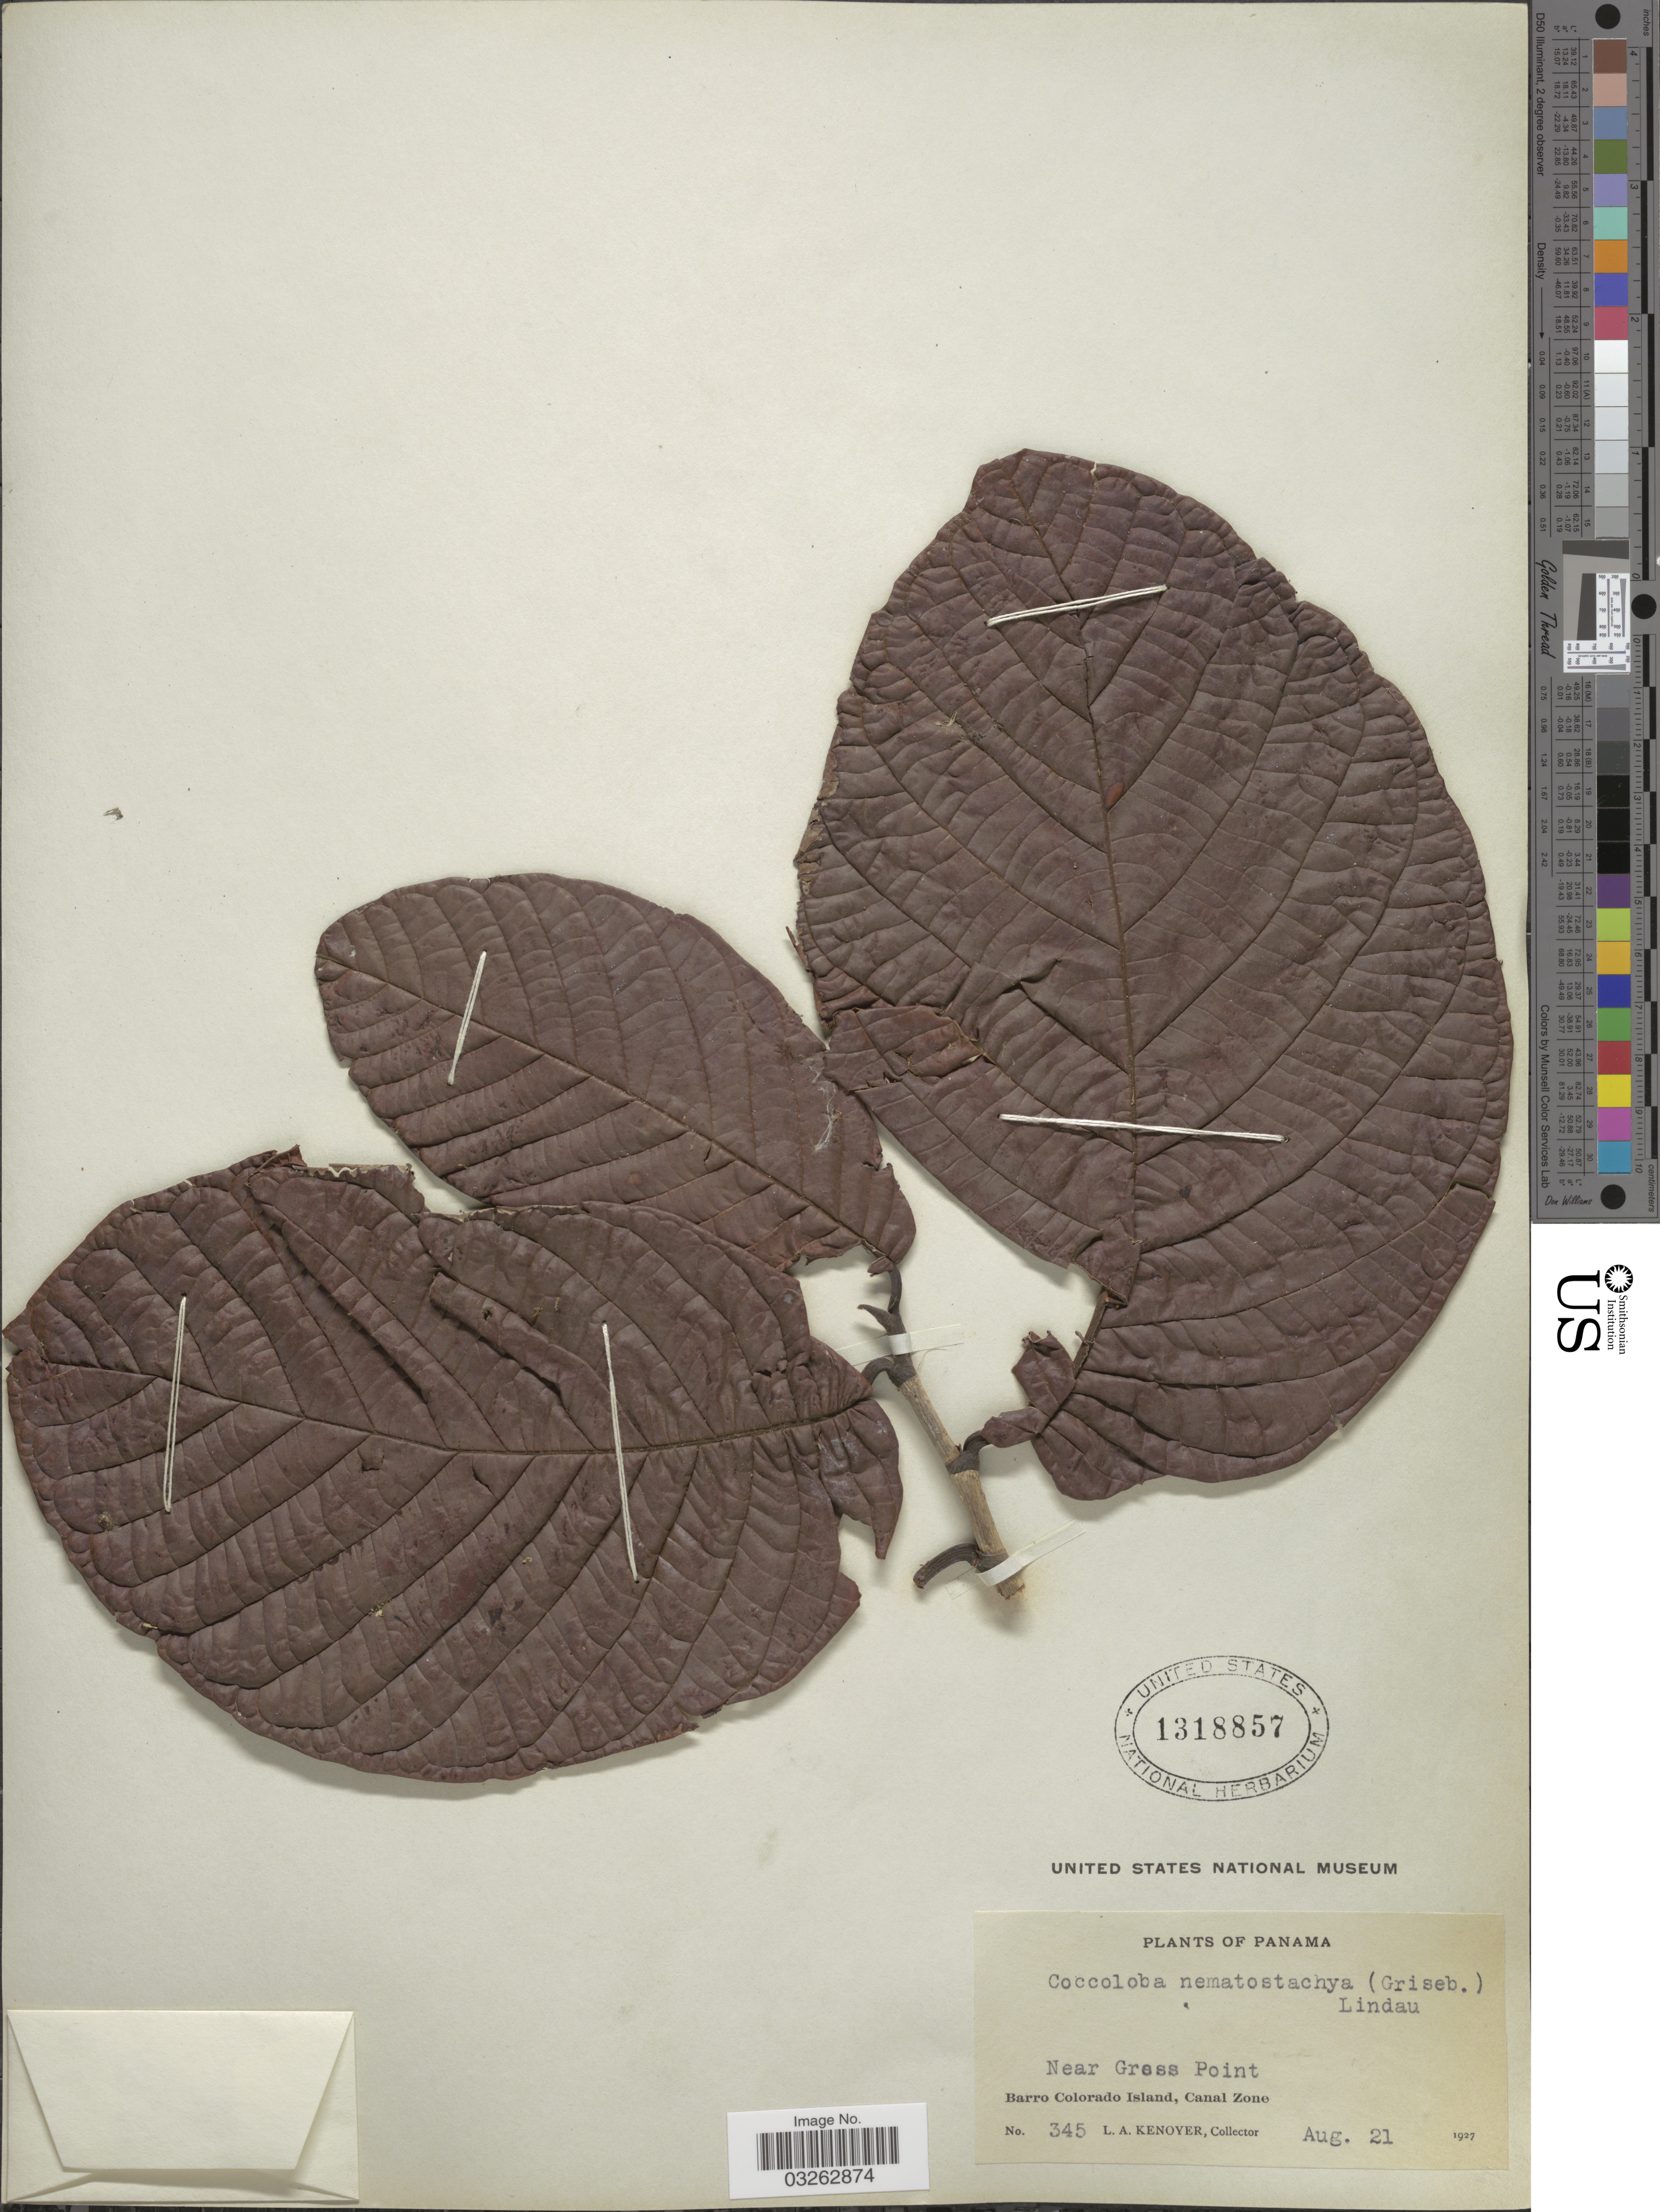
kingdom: Plantae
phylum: Tracheophyta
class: Magnoliopsida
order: Caryophyllales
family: Polygonaceae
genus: Coccoloba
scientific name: Coccoloba manzinellensis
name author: Beurl.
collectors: L. A. Kenoyer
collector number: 345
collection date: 1927-08-21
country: Panama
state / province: Panamá Oeste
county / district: Canal Zone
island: Barro Colorado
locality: Near Grass Point. Barro Colorado Island, Canal Zone.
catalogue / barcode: US 1318857